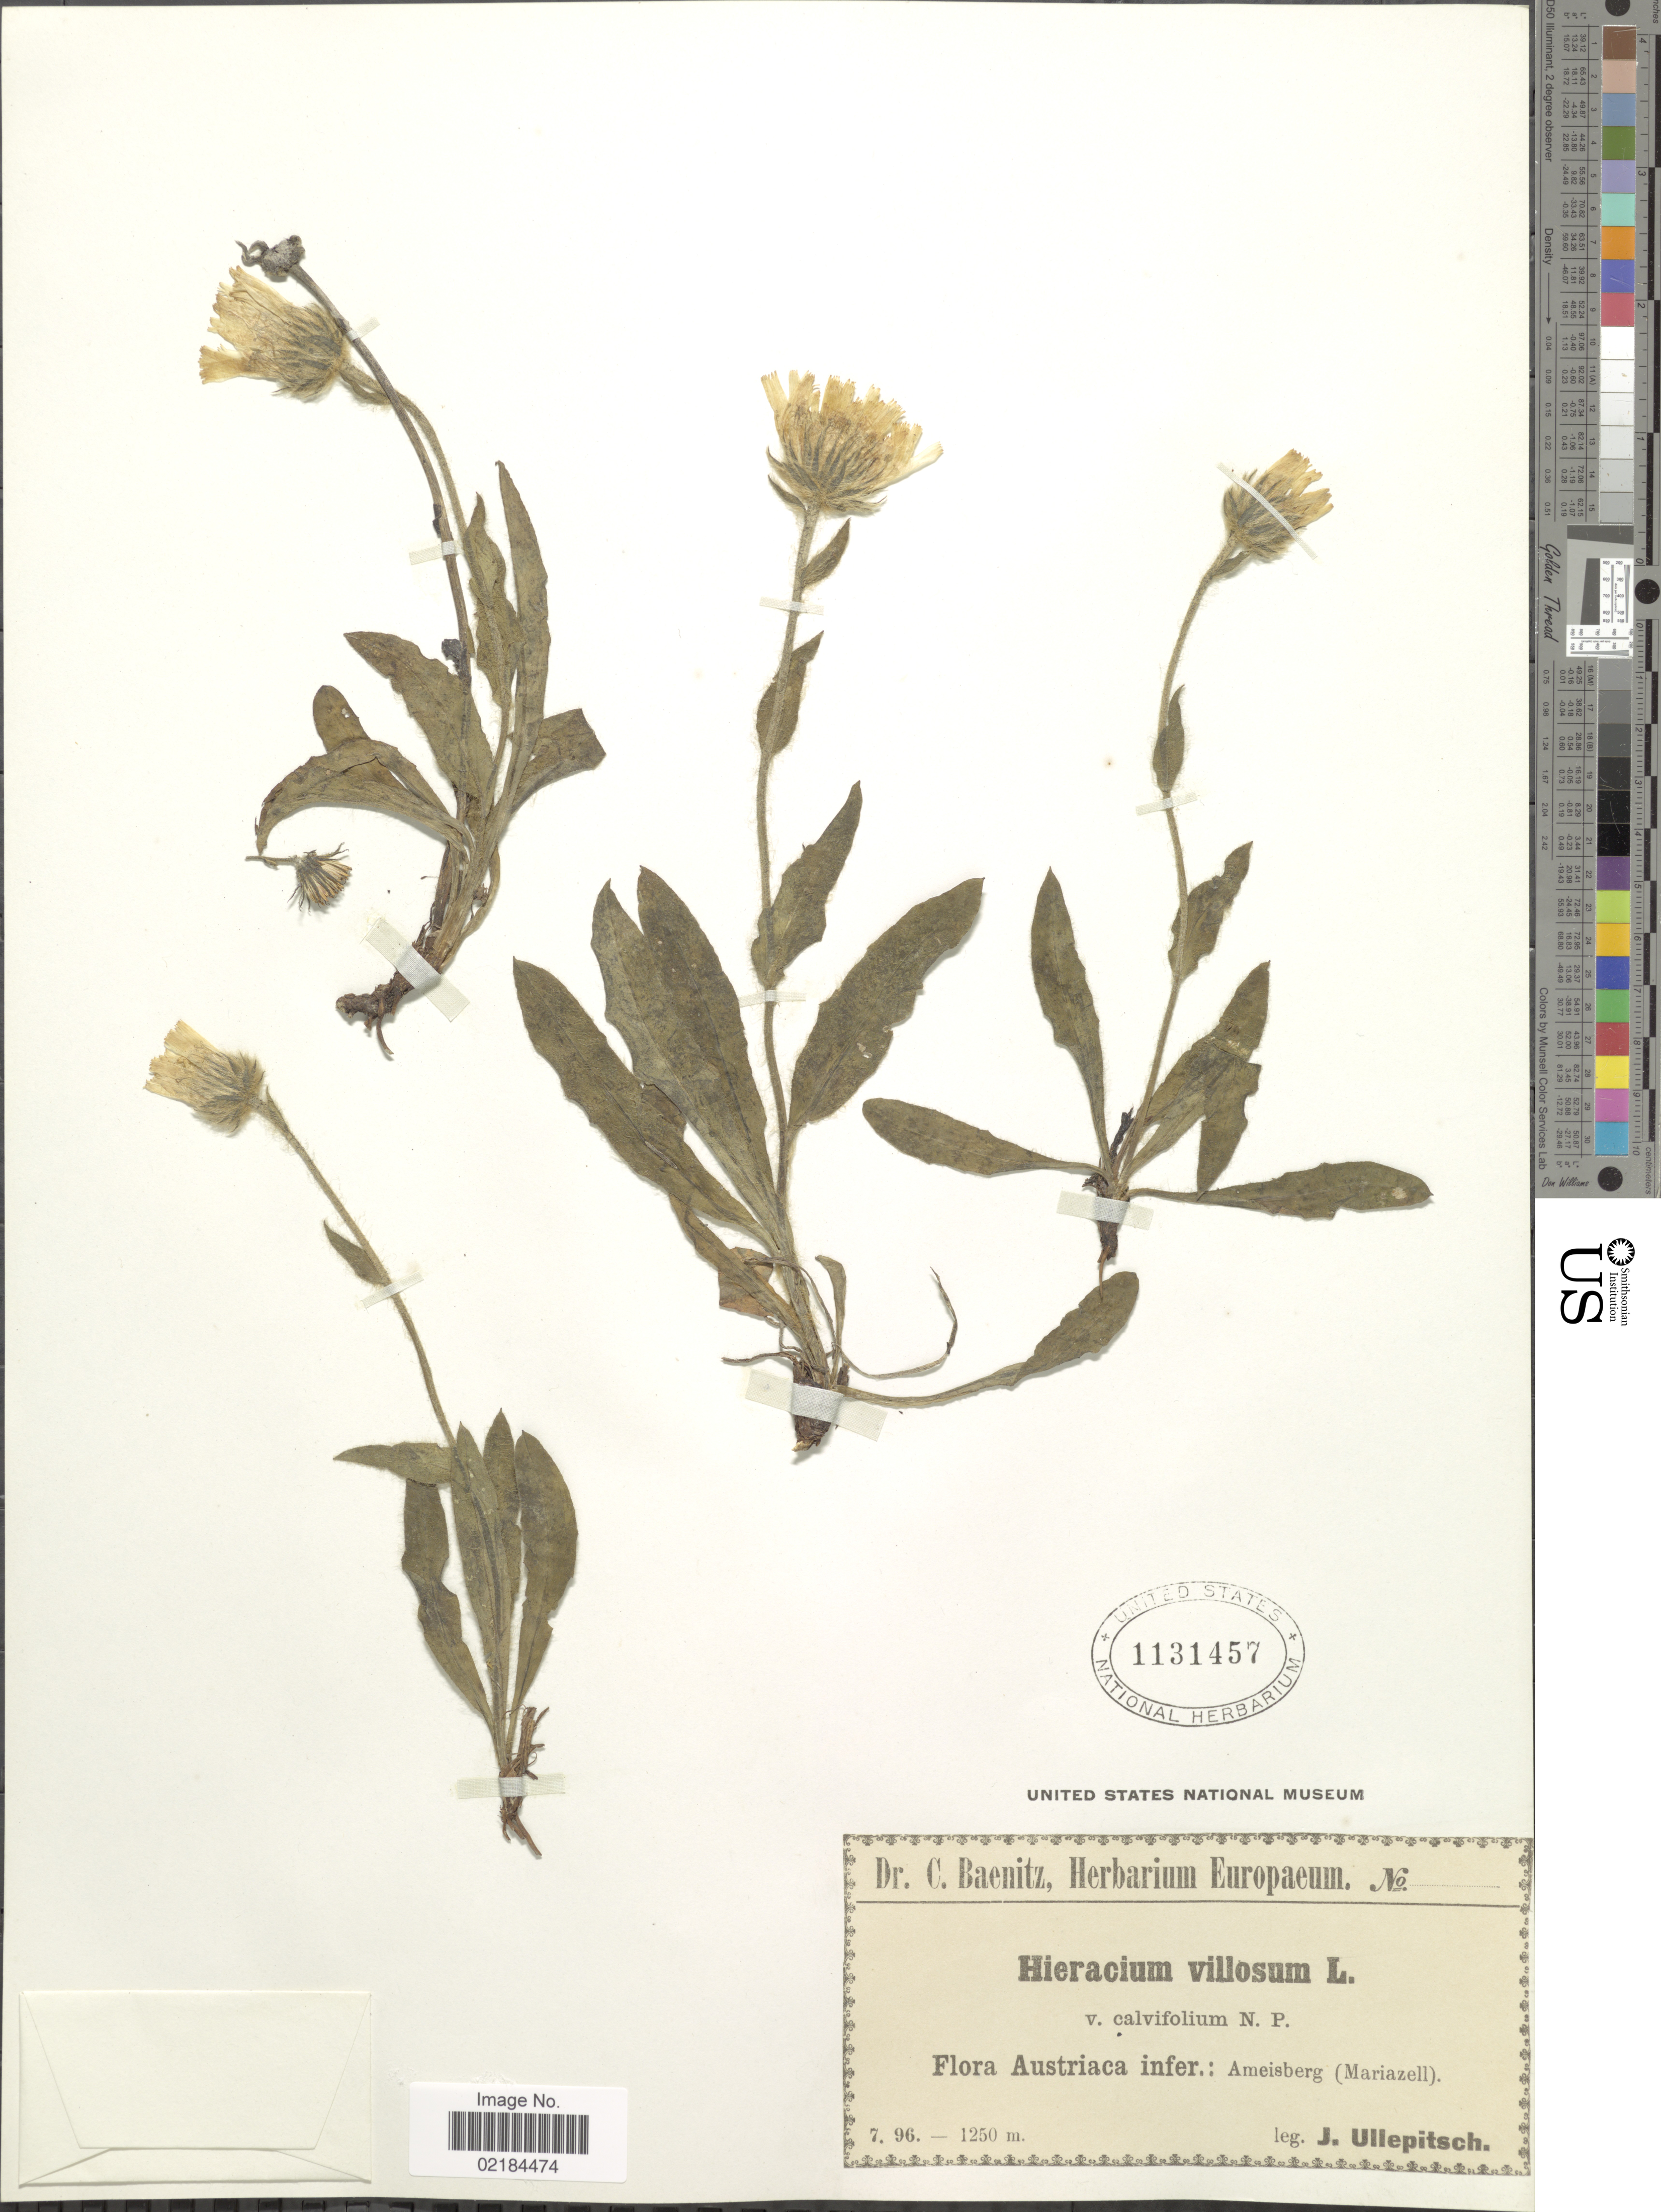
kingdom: Plantae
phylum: Tracheophyta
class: Magnoliopsida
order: Asterales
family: Asteraceae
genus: Hieracium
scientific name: Hieracium villosum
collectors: J. Ullepitsch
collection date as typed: Transcribed d/m/y: /7/96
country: Austria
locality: Austriaca infer.: Ameisberg (Mariazell)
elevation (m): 1250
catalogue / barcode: US 1131457